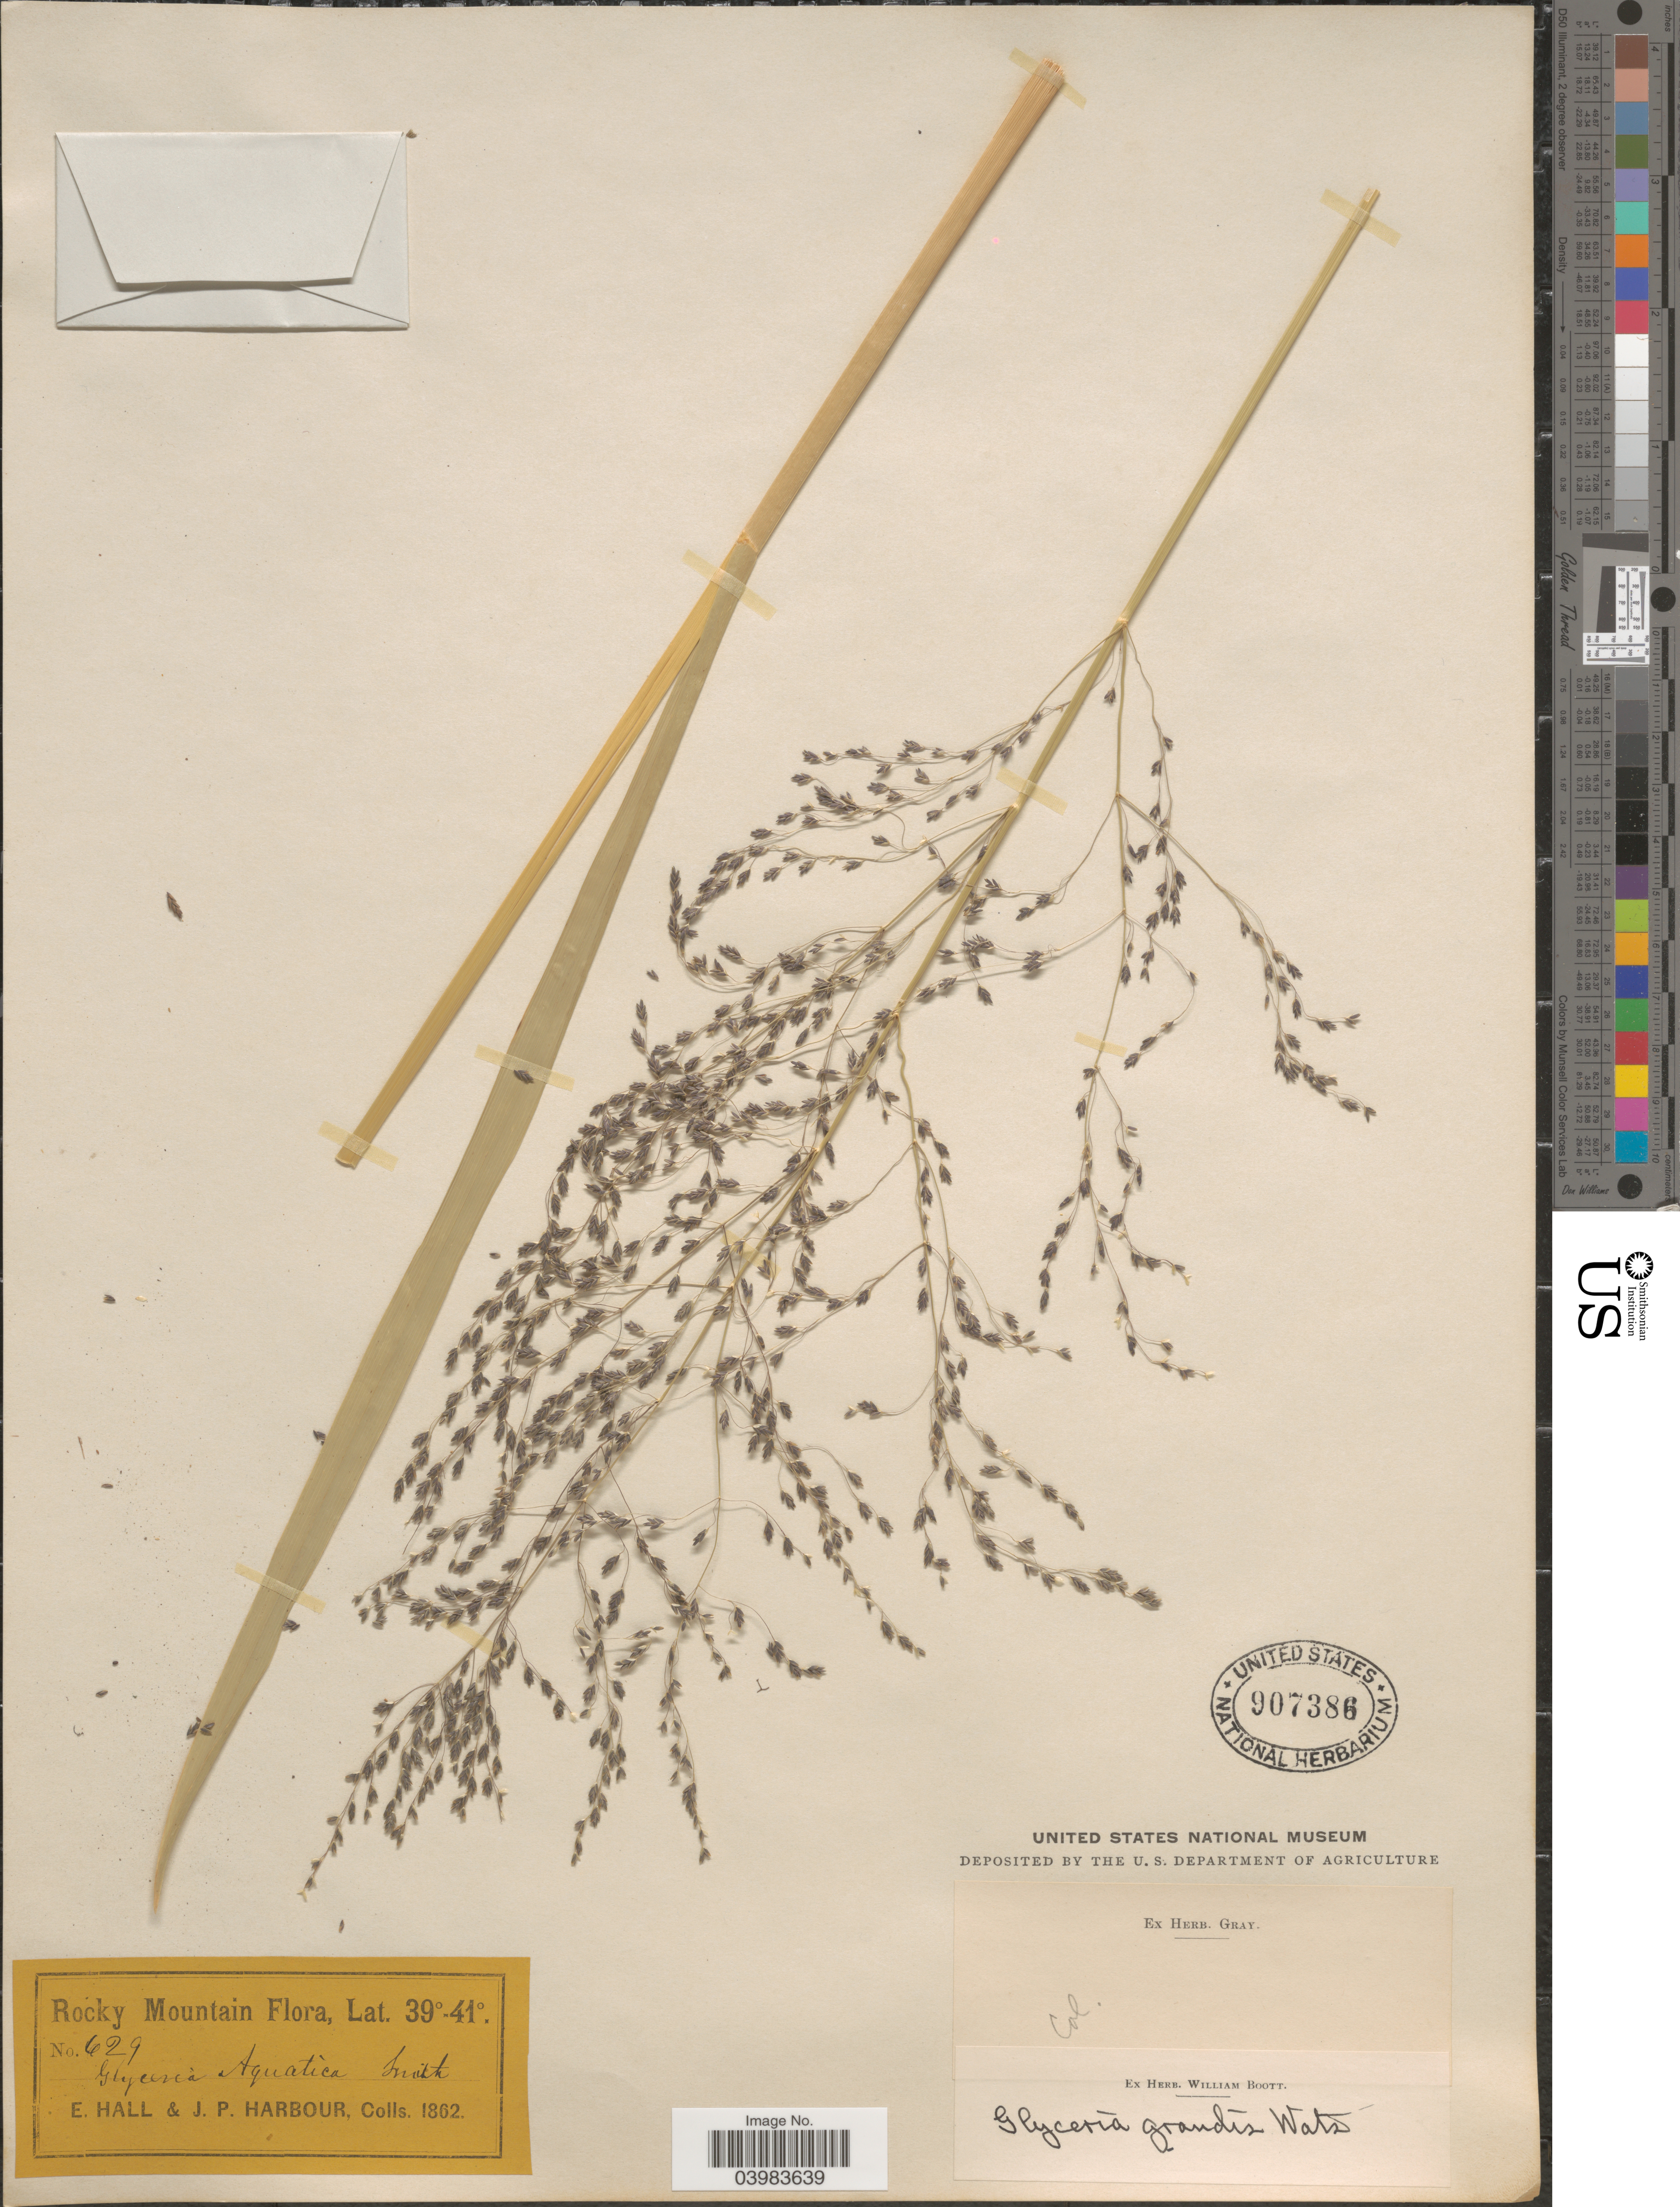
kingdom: Plantae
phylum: Tracheophyta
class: Liliopsida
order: Poales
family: Poaceae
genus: Glyceria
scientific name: Glyceria grandis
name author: S. Watson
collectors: E. Hall & J. Harbour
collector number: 629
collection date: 1862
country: United States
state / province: Colorado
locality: Rocky Mountain.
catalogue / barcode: US 907386